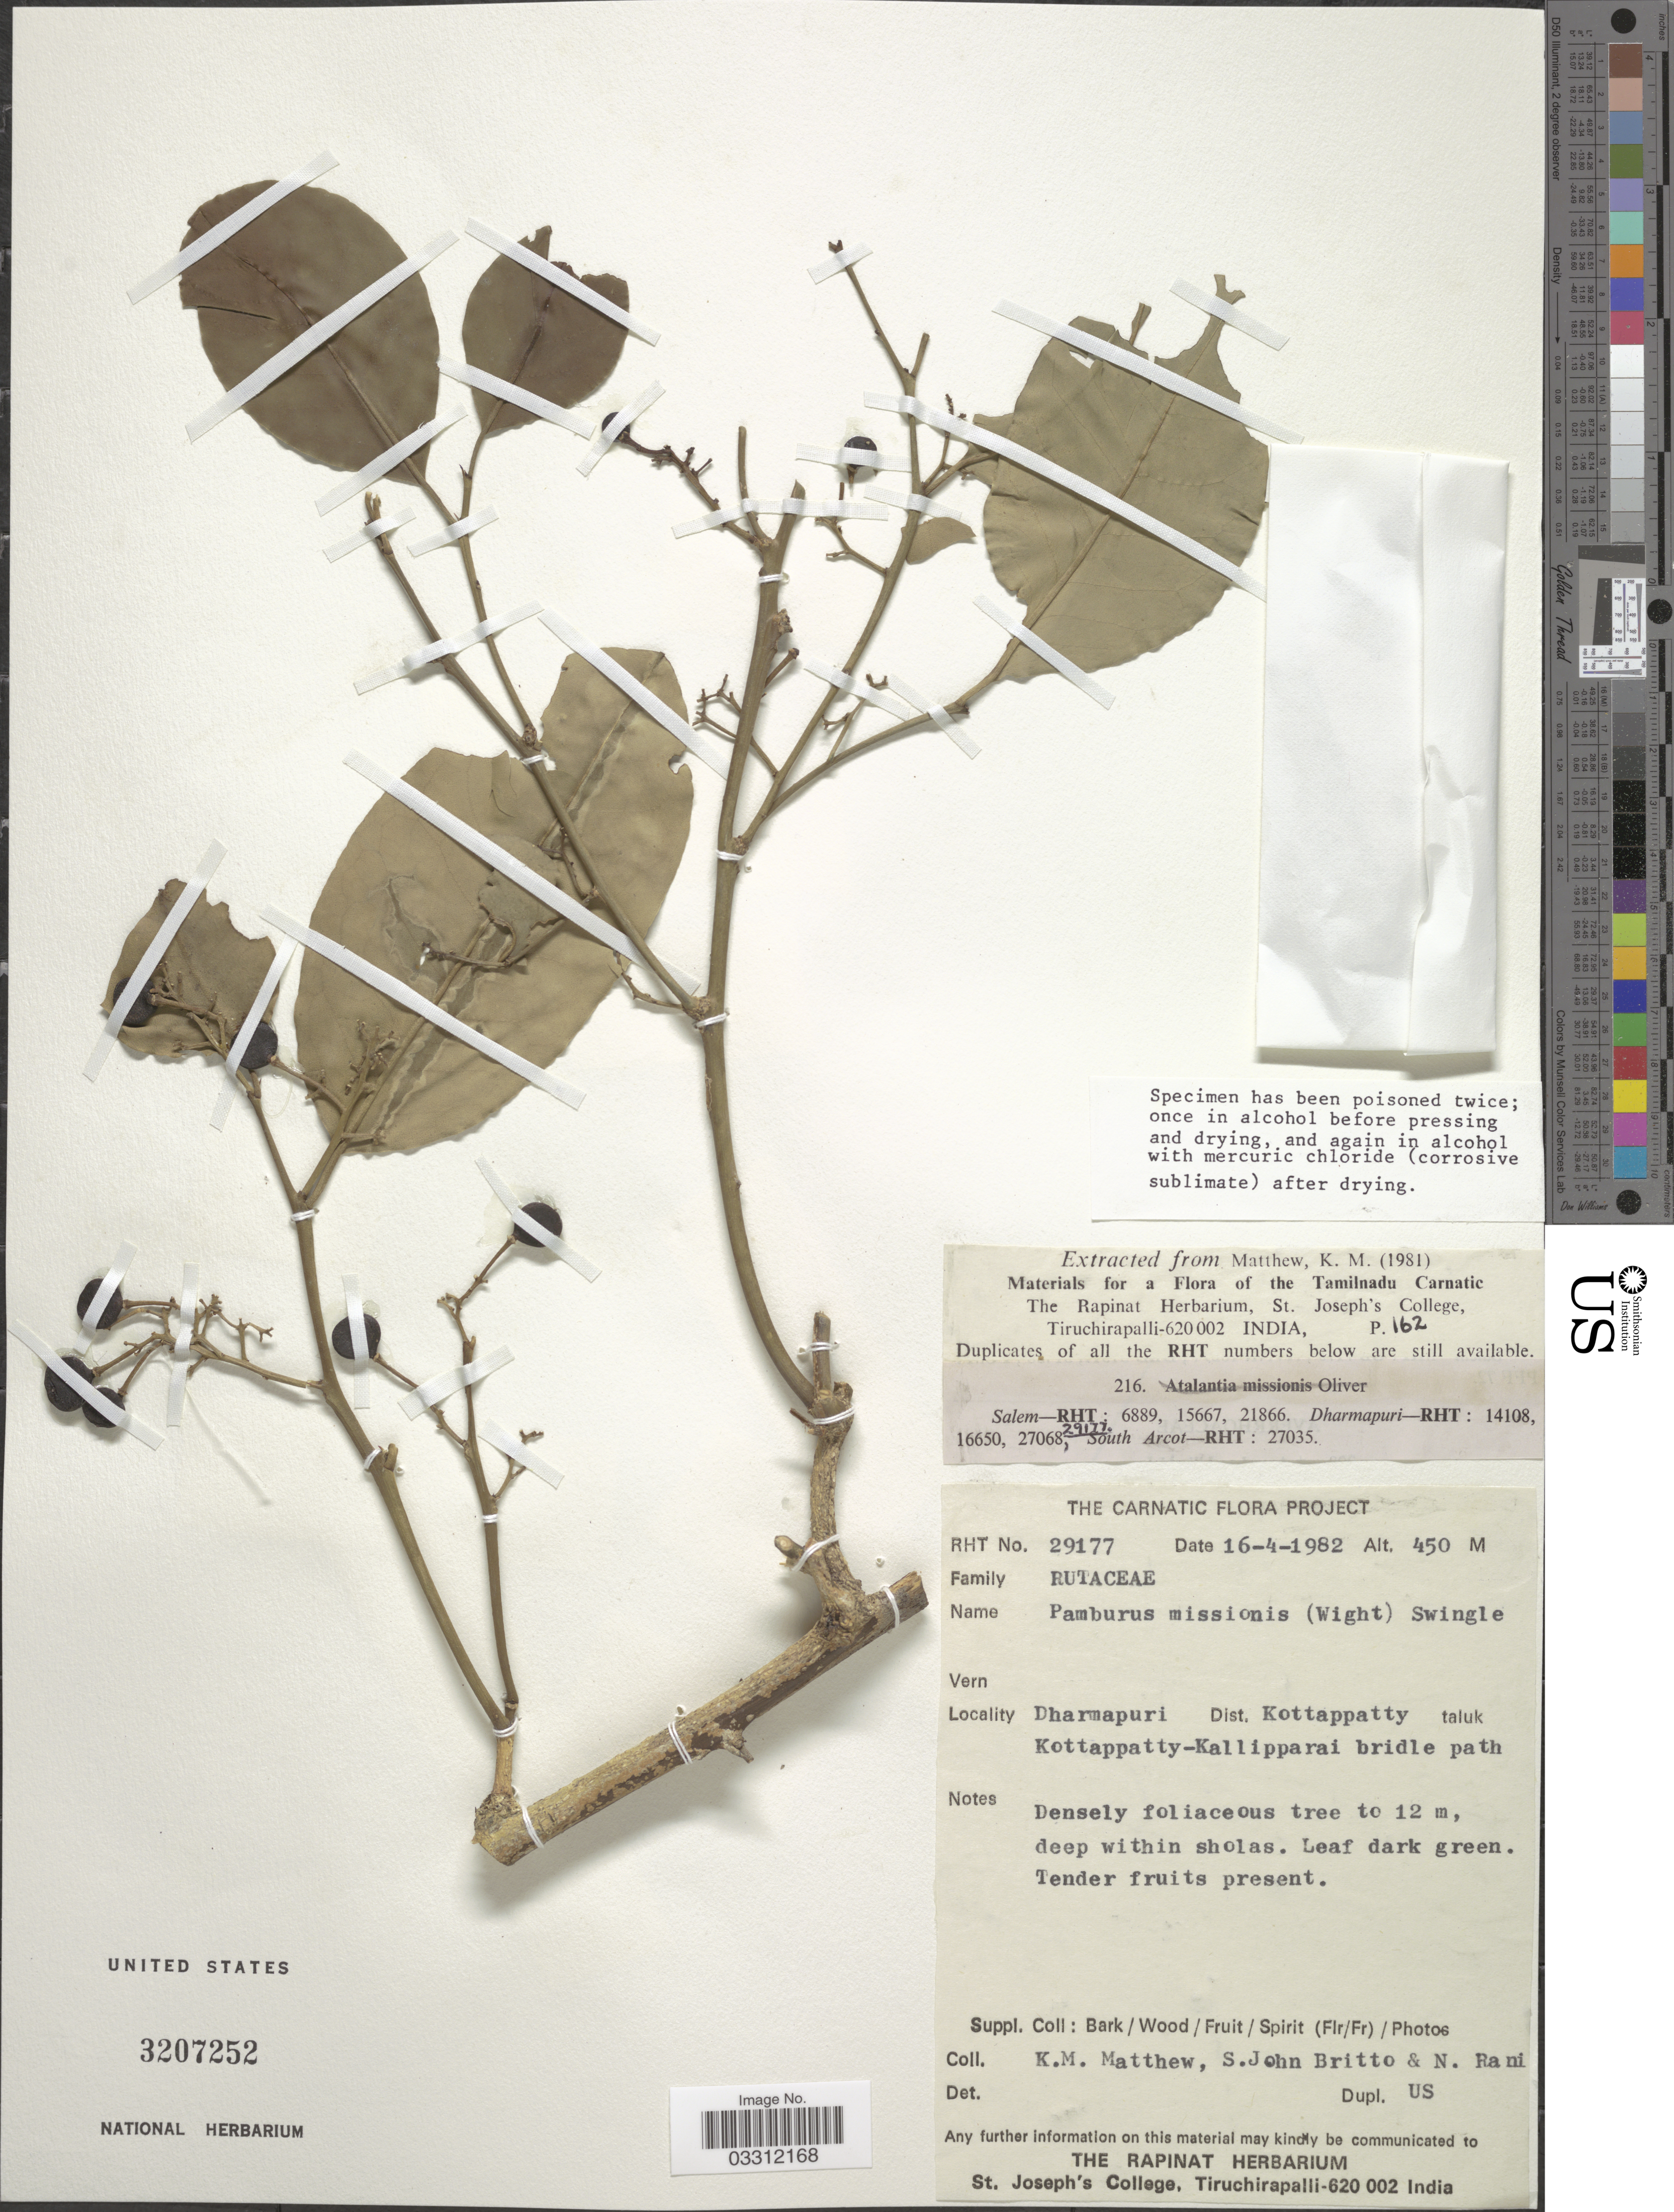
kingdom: Plantae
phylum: Tracheophyta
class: Magnoliopsida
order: Sapindales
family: Rutaceae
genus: Pamburus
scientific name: Pamburus missionis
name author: (Wight) Swingle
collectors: K. M. Matthew, S. J. Britto & N. Rani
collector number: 29177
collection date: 1982-04-16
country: India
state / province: Tamil Nadu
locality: Tamilnadu Carnatic, Dharmapuri, Dist. Kottappatty taluk, Kottapatty-Kallipparai bridle path.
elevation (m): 450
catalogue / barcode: US 3207252